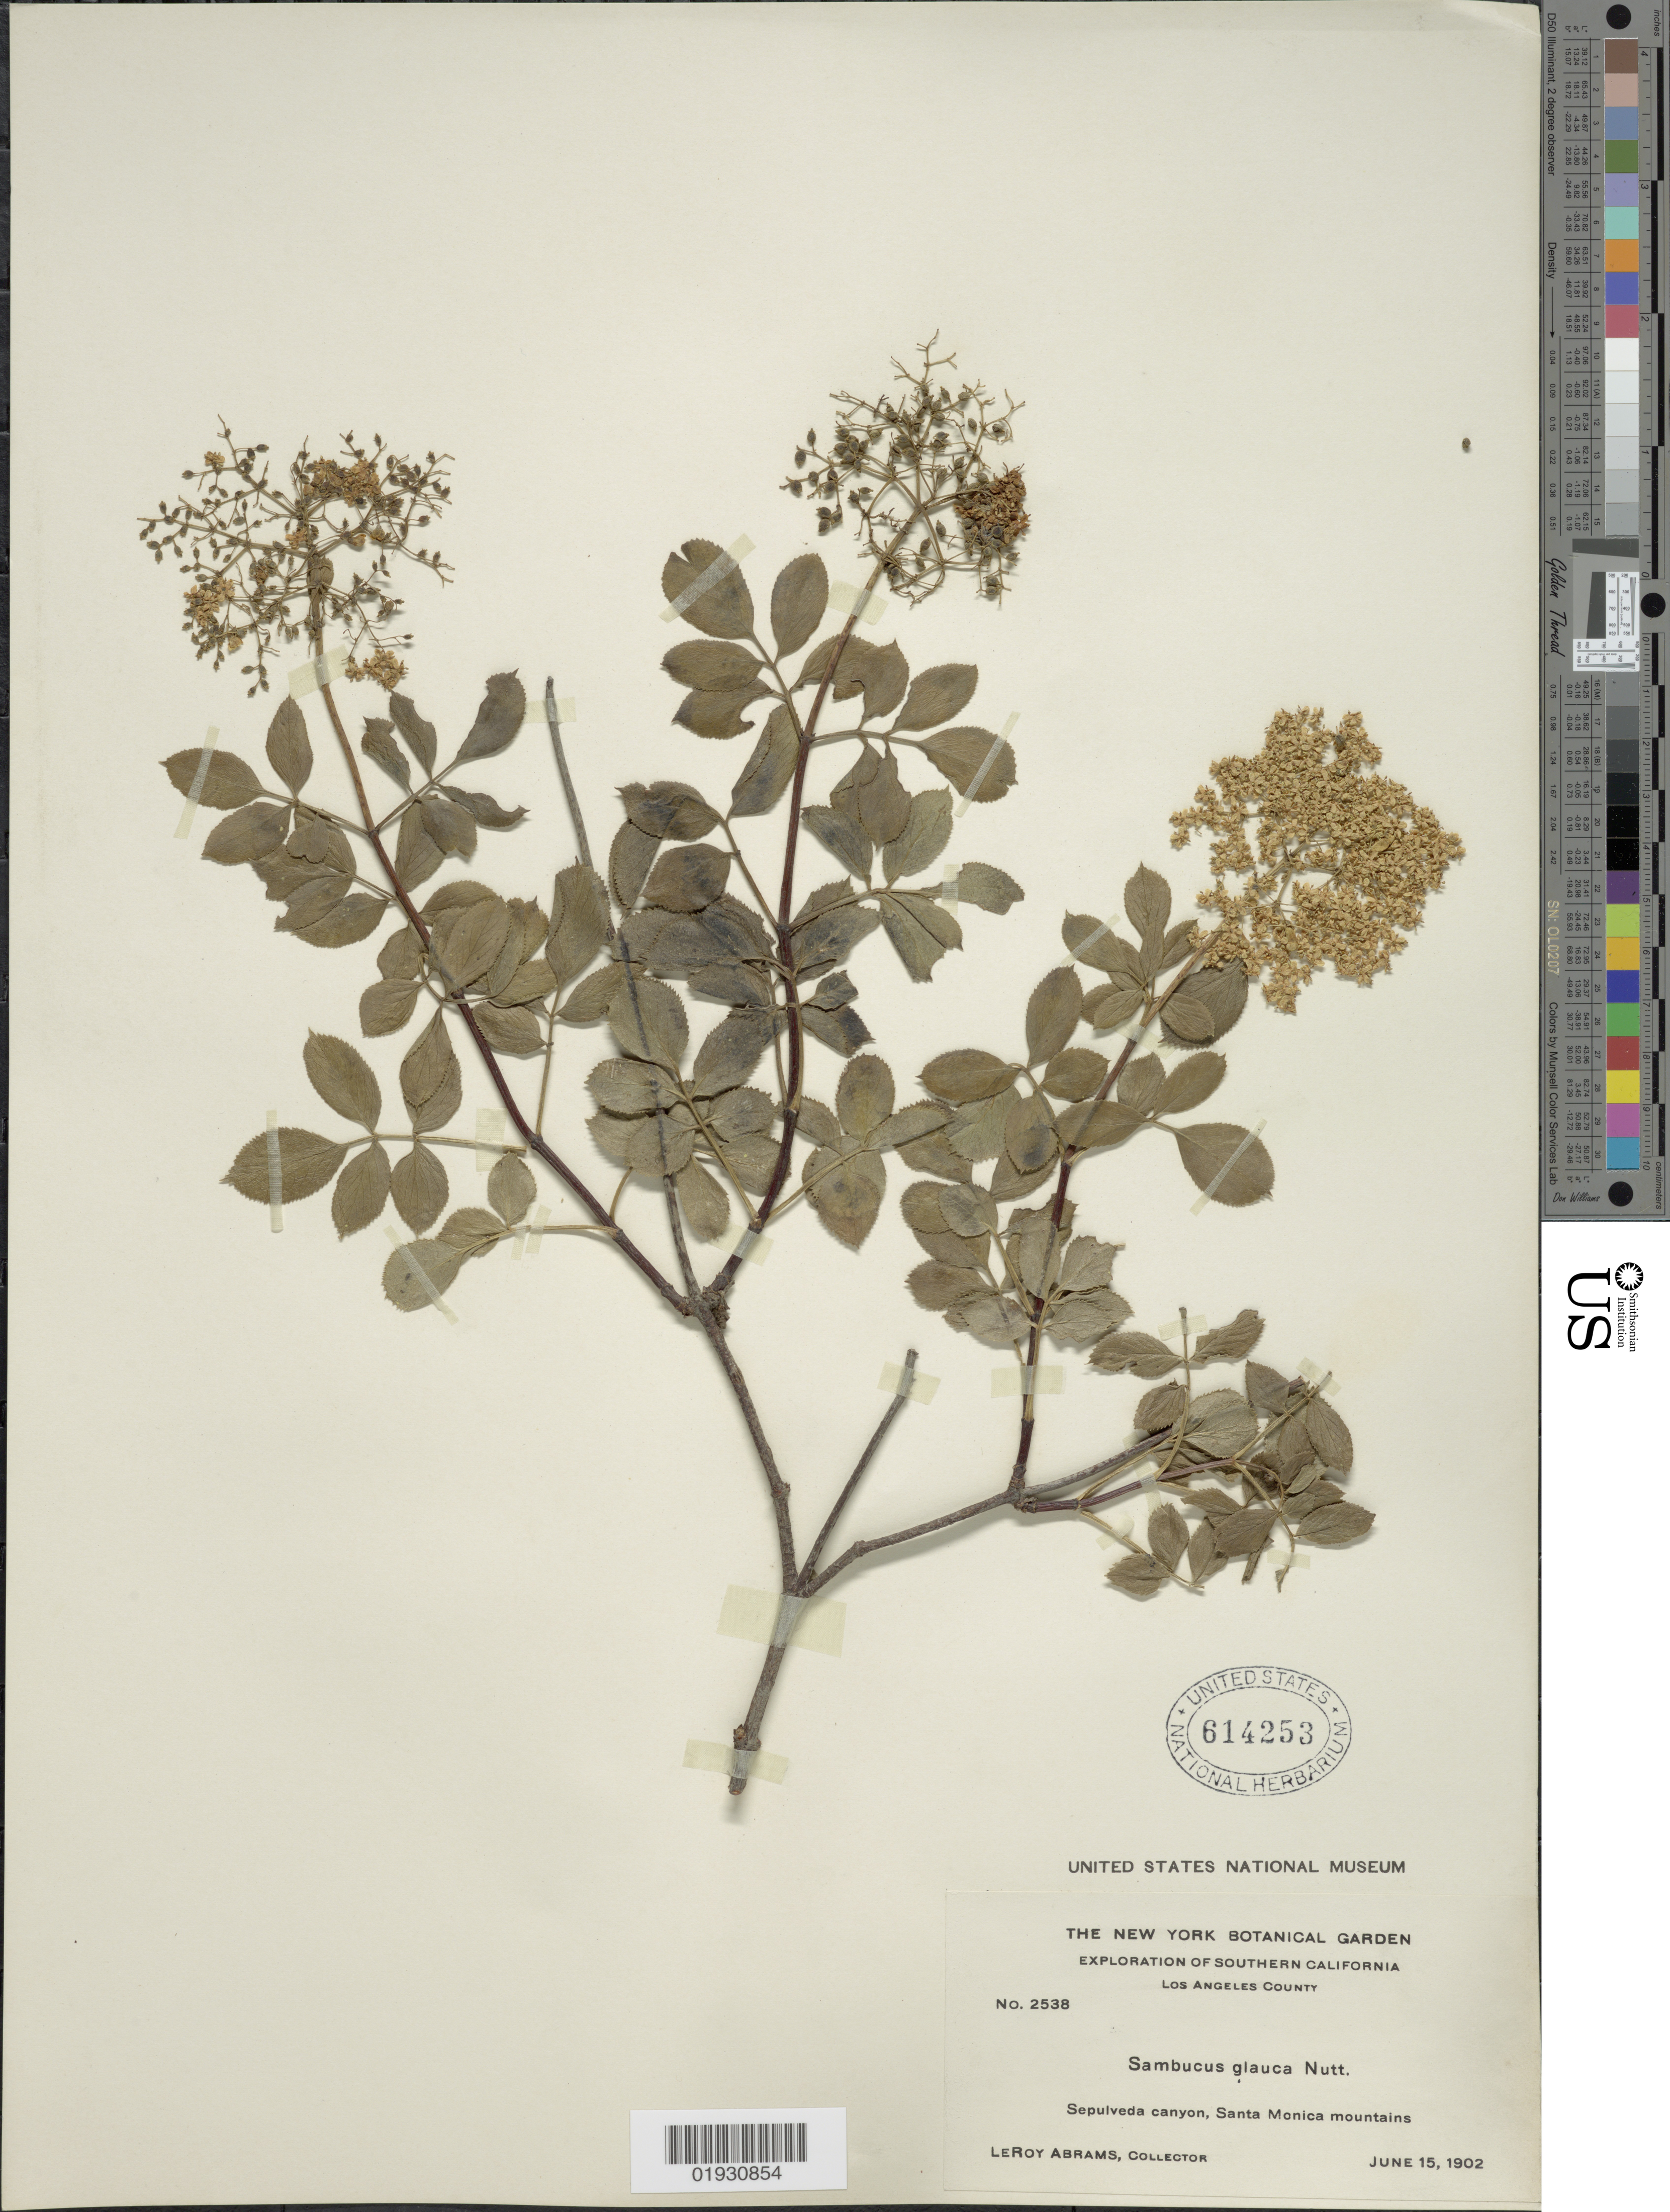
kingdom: Plantae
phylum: Tracheophyta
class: Magnoliopsida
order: Dipsacales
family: Viburnaceae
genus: Sambucus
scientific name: Sambucus cerulea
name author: Raf.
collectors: L. Abrams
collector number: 2538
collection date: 1902-06-15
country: United States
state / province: California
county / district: Los Angeles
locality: Southern California. Los Angeles County. Sepulveda canyon, Santa Monica mountains.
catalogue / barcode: US 614253